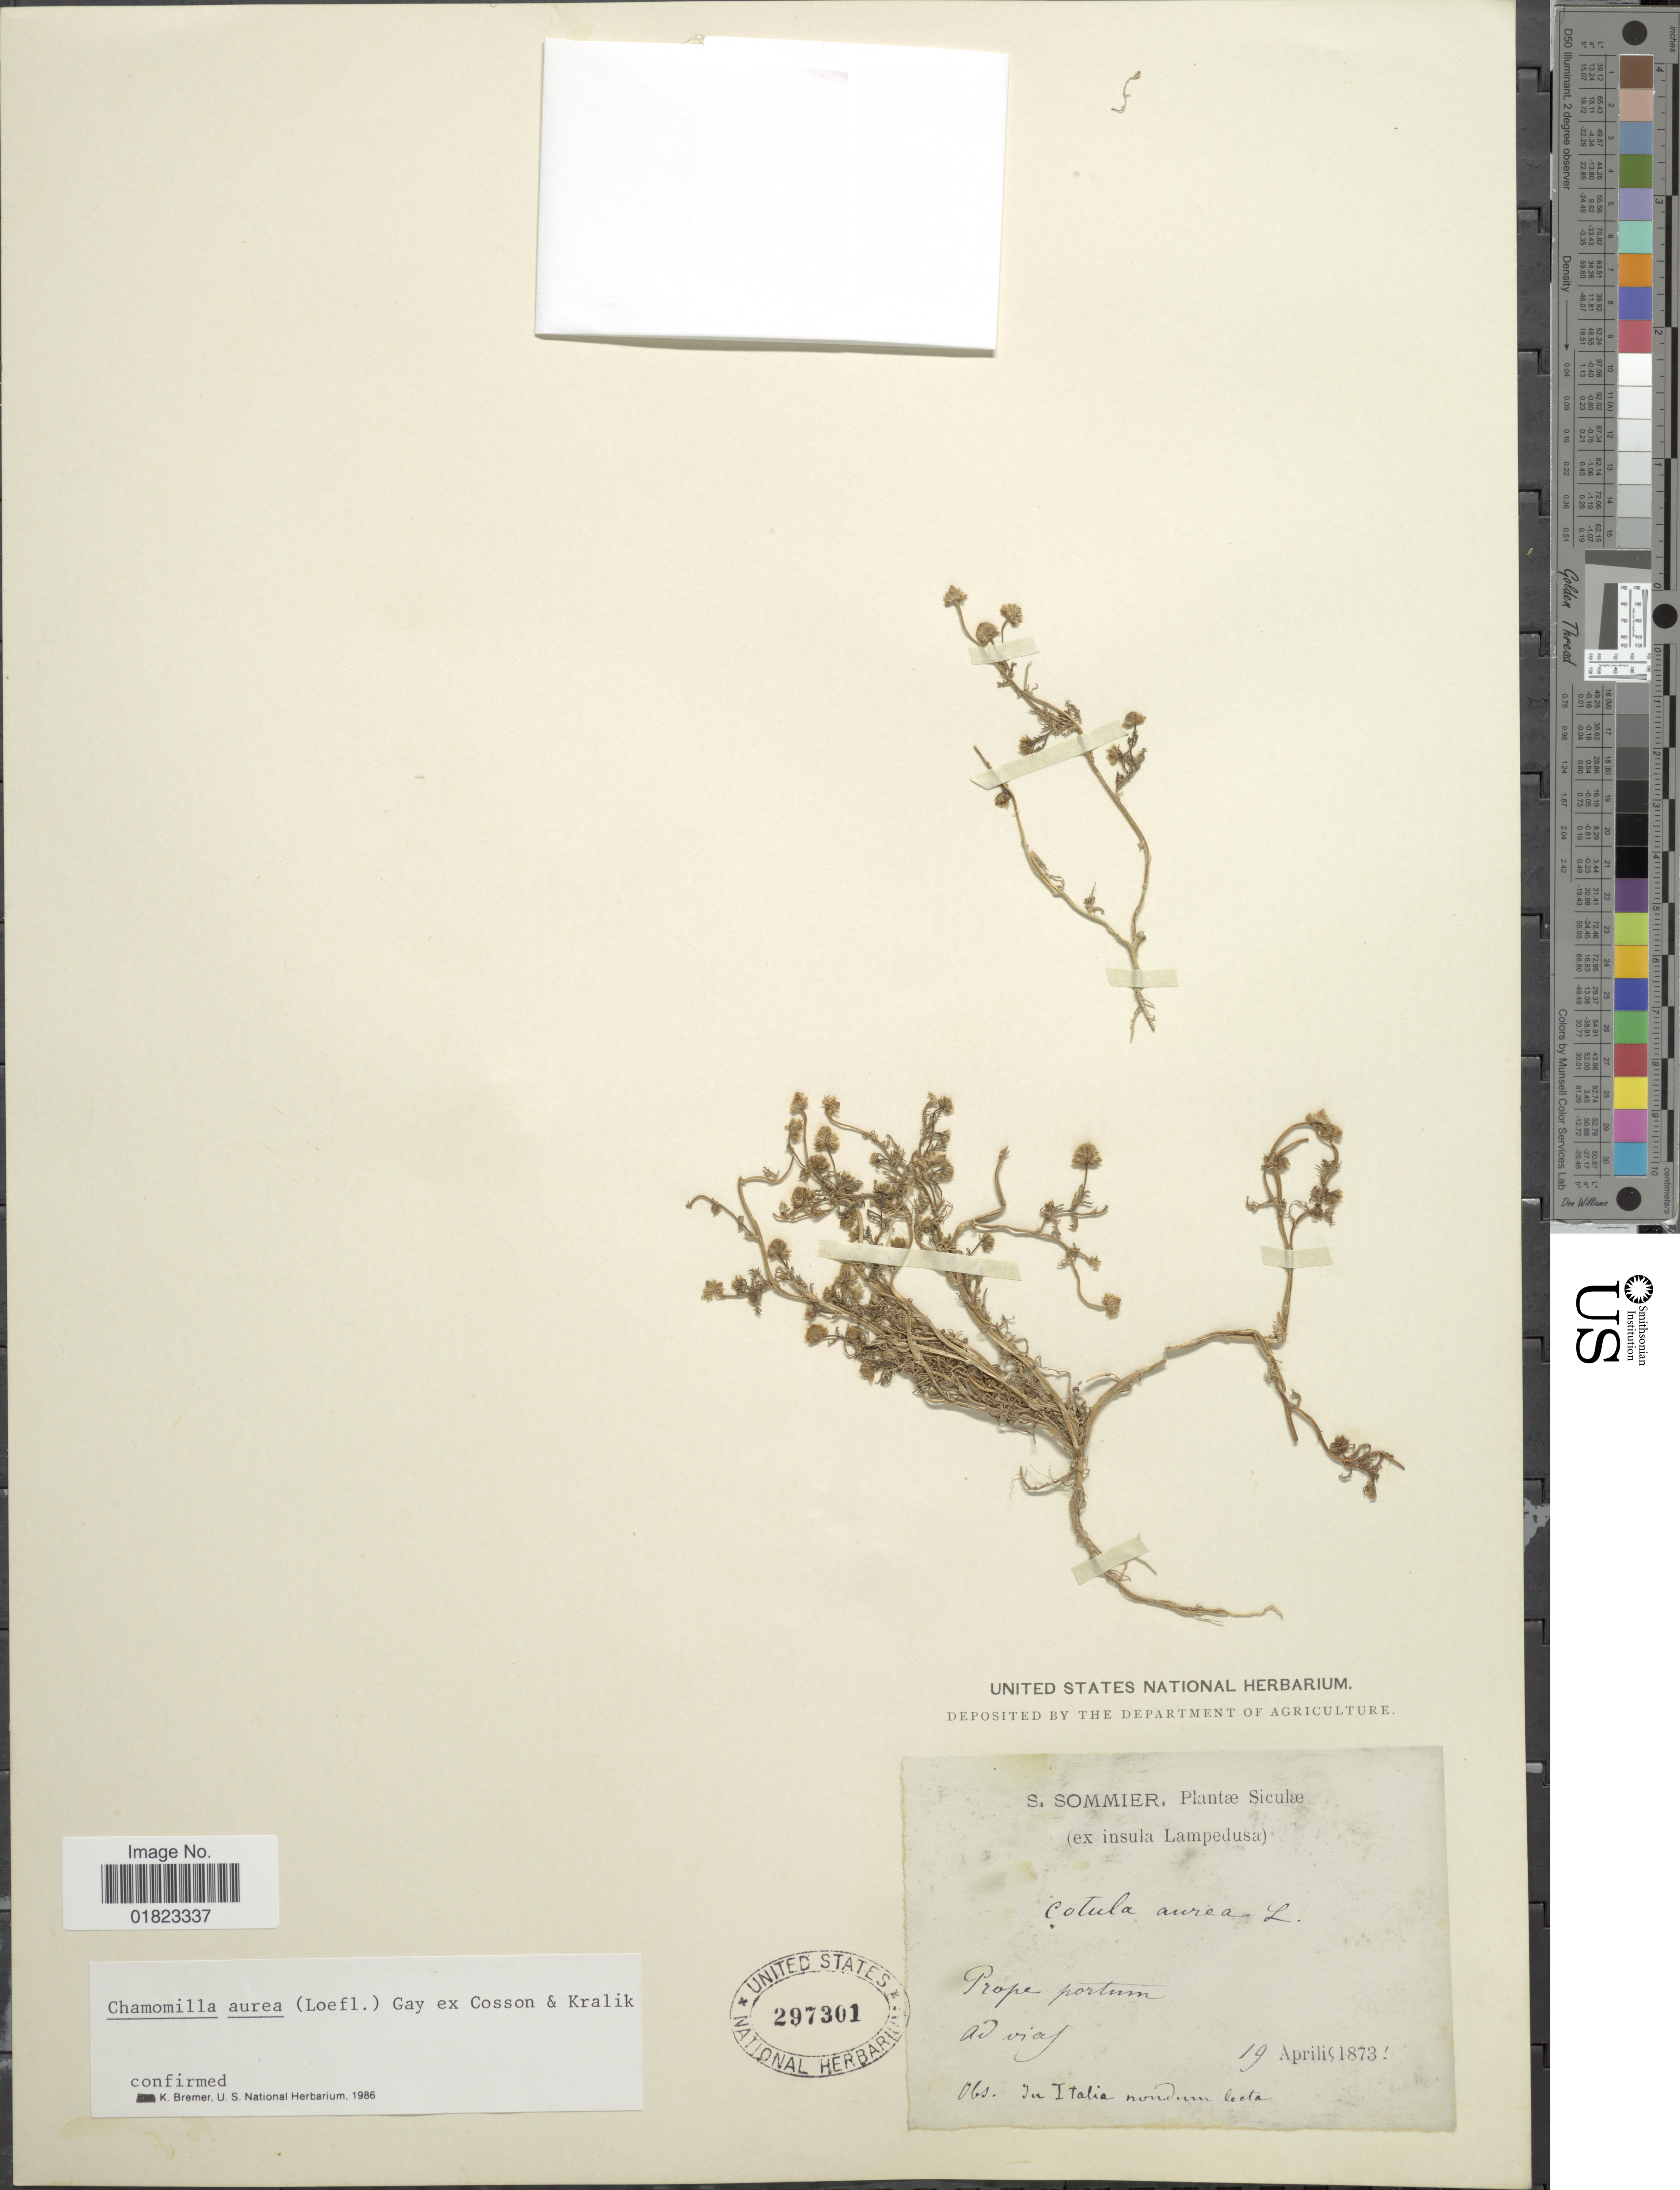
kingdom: Plantae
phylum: Tracheophyta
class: Magnoliopsida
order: Asterales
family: Asteraceae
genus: Matricaria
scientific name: Matricaria aurea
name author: (Loefl.) Sch. Bip.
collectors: S. Sommier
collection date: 1873-04-19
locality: Prope portum, ad vias, Insula Lampedusa. In Italia nondum lecta.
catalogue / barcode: US 297301